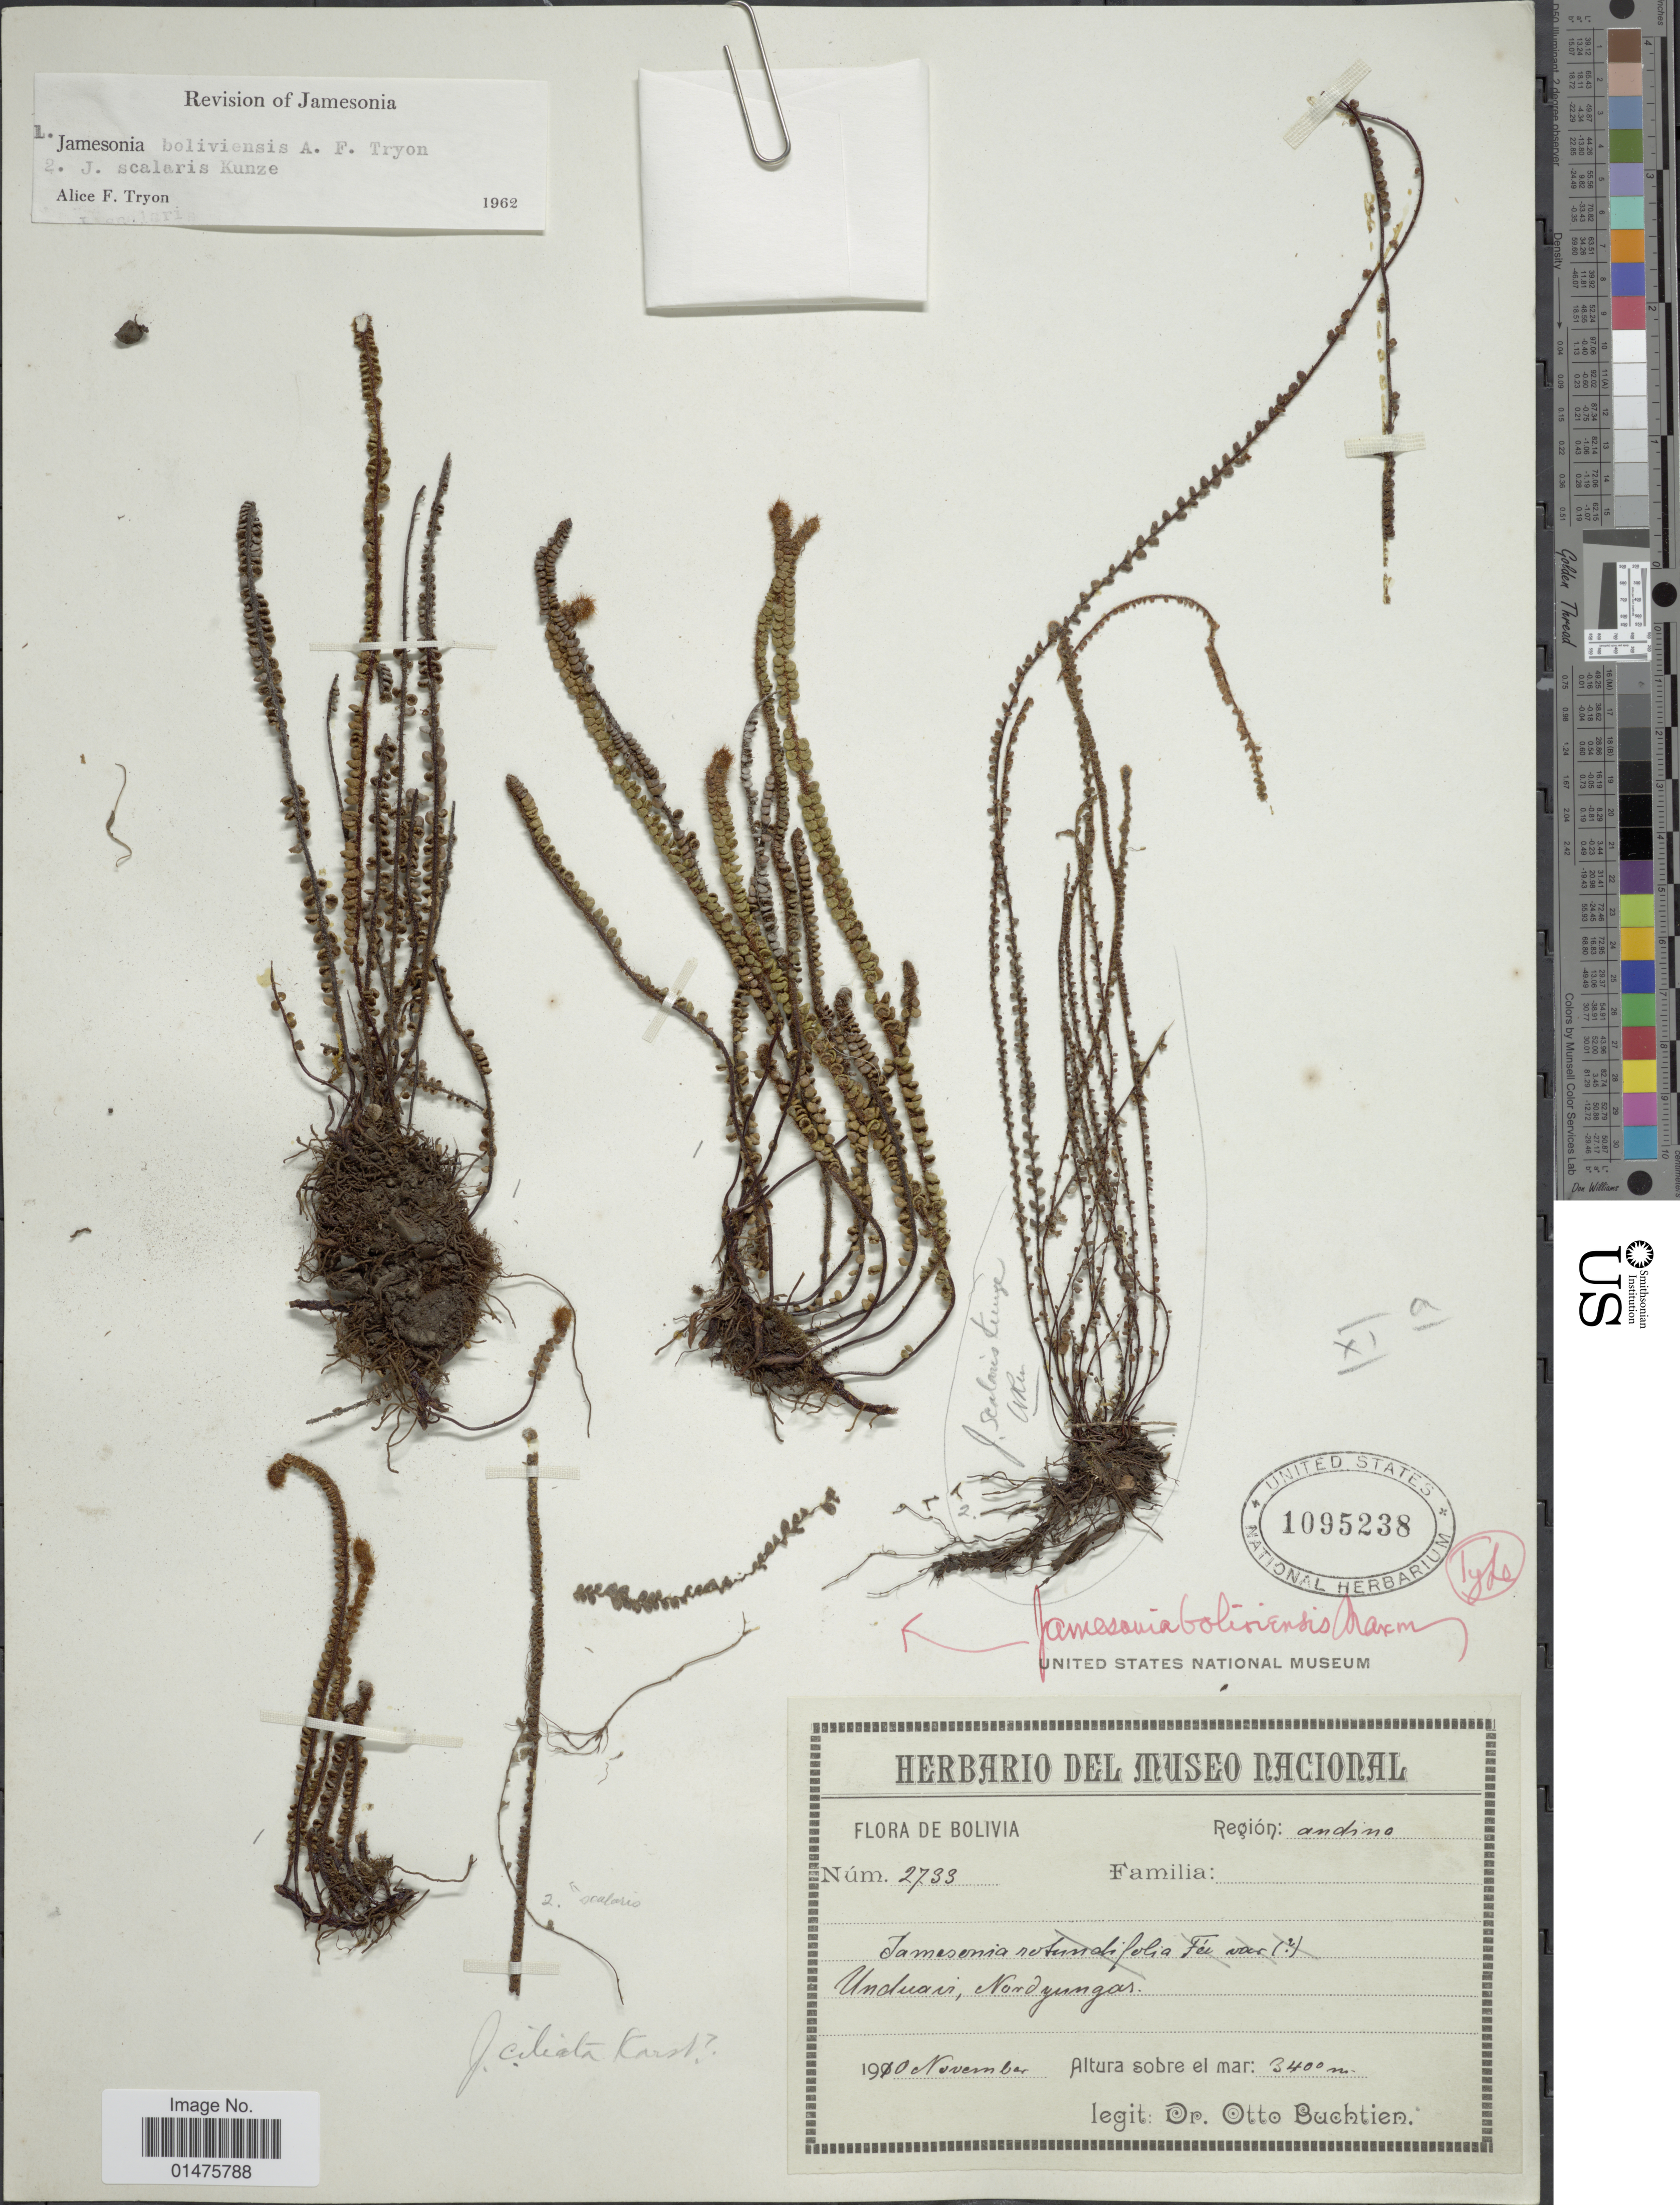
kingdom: Plantae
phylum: Tracheophyta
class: Polypodiopsida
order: Polypodiales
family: Pteridaceae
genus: Jamesonia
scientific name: Jamesonia boliviensis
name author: A.F. Tryon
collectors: O. Buchtien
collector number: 2733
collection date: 1910-11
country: Bolivia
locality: Unduavi, Nordyungas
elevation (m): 3400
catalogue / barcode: US 1095238